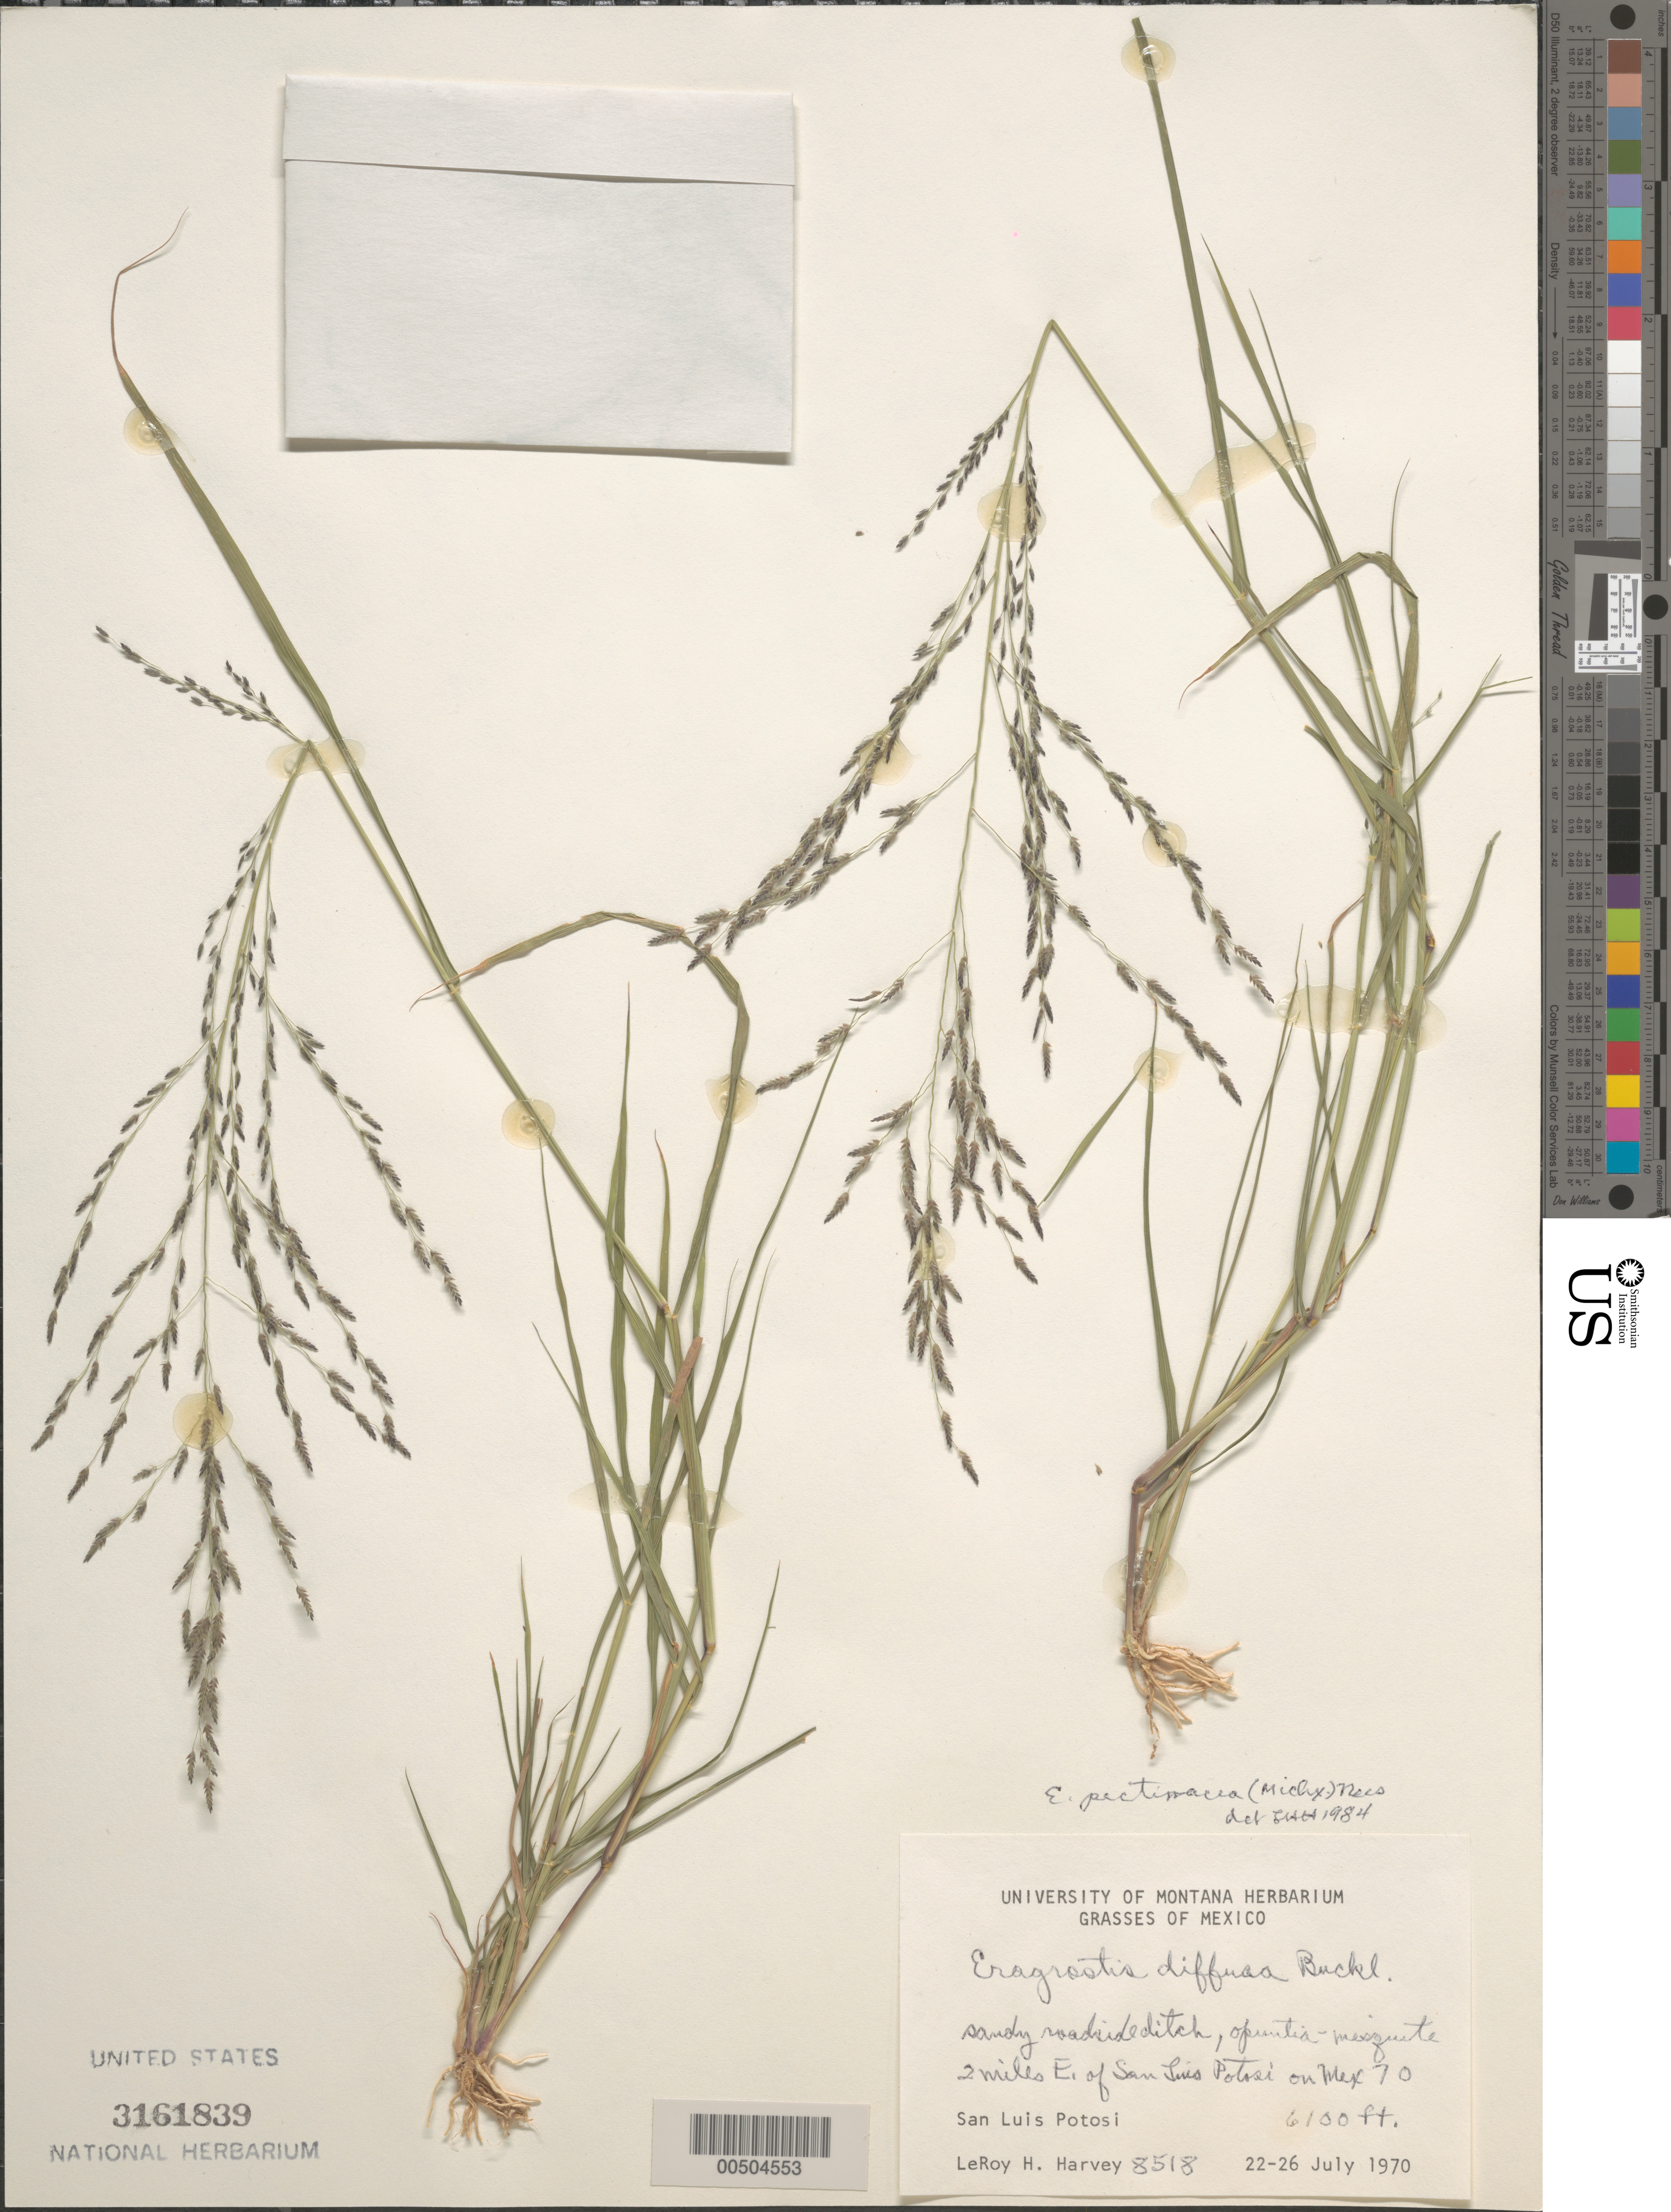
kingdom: Plantae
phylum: Tracheophyta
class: Liliopsida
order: Poales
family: Poaceae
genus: Eragrostis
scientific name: Eragrostis pectinacea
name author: (Michx.) Nees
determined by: Harvey, L. H.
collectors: L. H. Harvey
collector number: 8518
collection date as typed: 22 Jul 1970 to 26 Jul 1970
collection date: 1970-07-22/1970-07-26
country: Mexico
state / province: San Luis Potosi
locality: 2 mi E of San Luis Potosi on Mex 70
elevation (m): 1859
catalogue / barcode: US 3161839